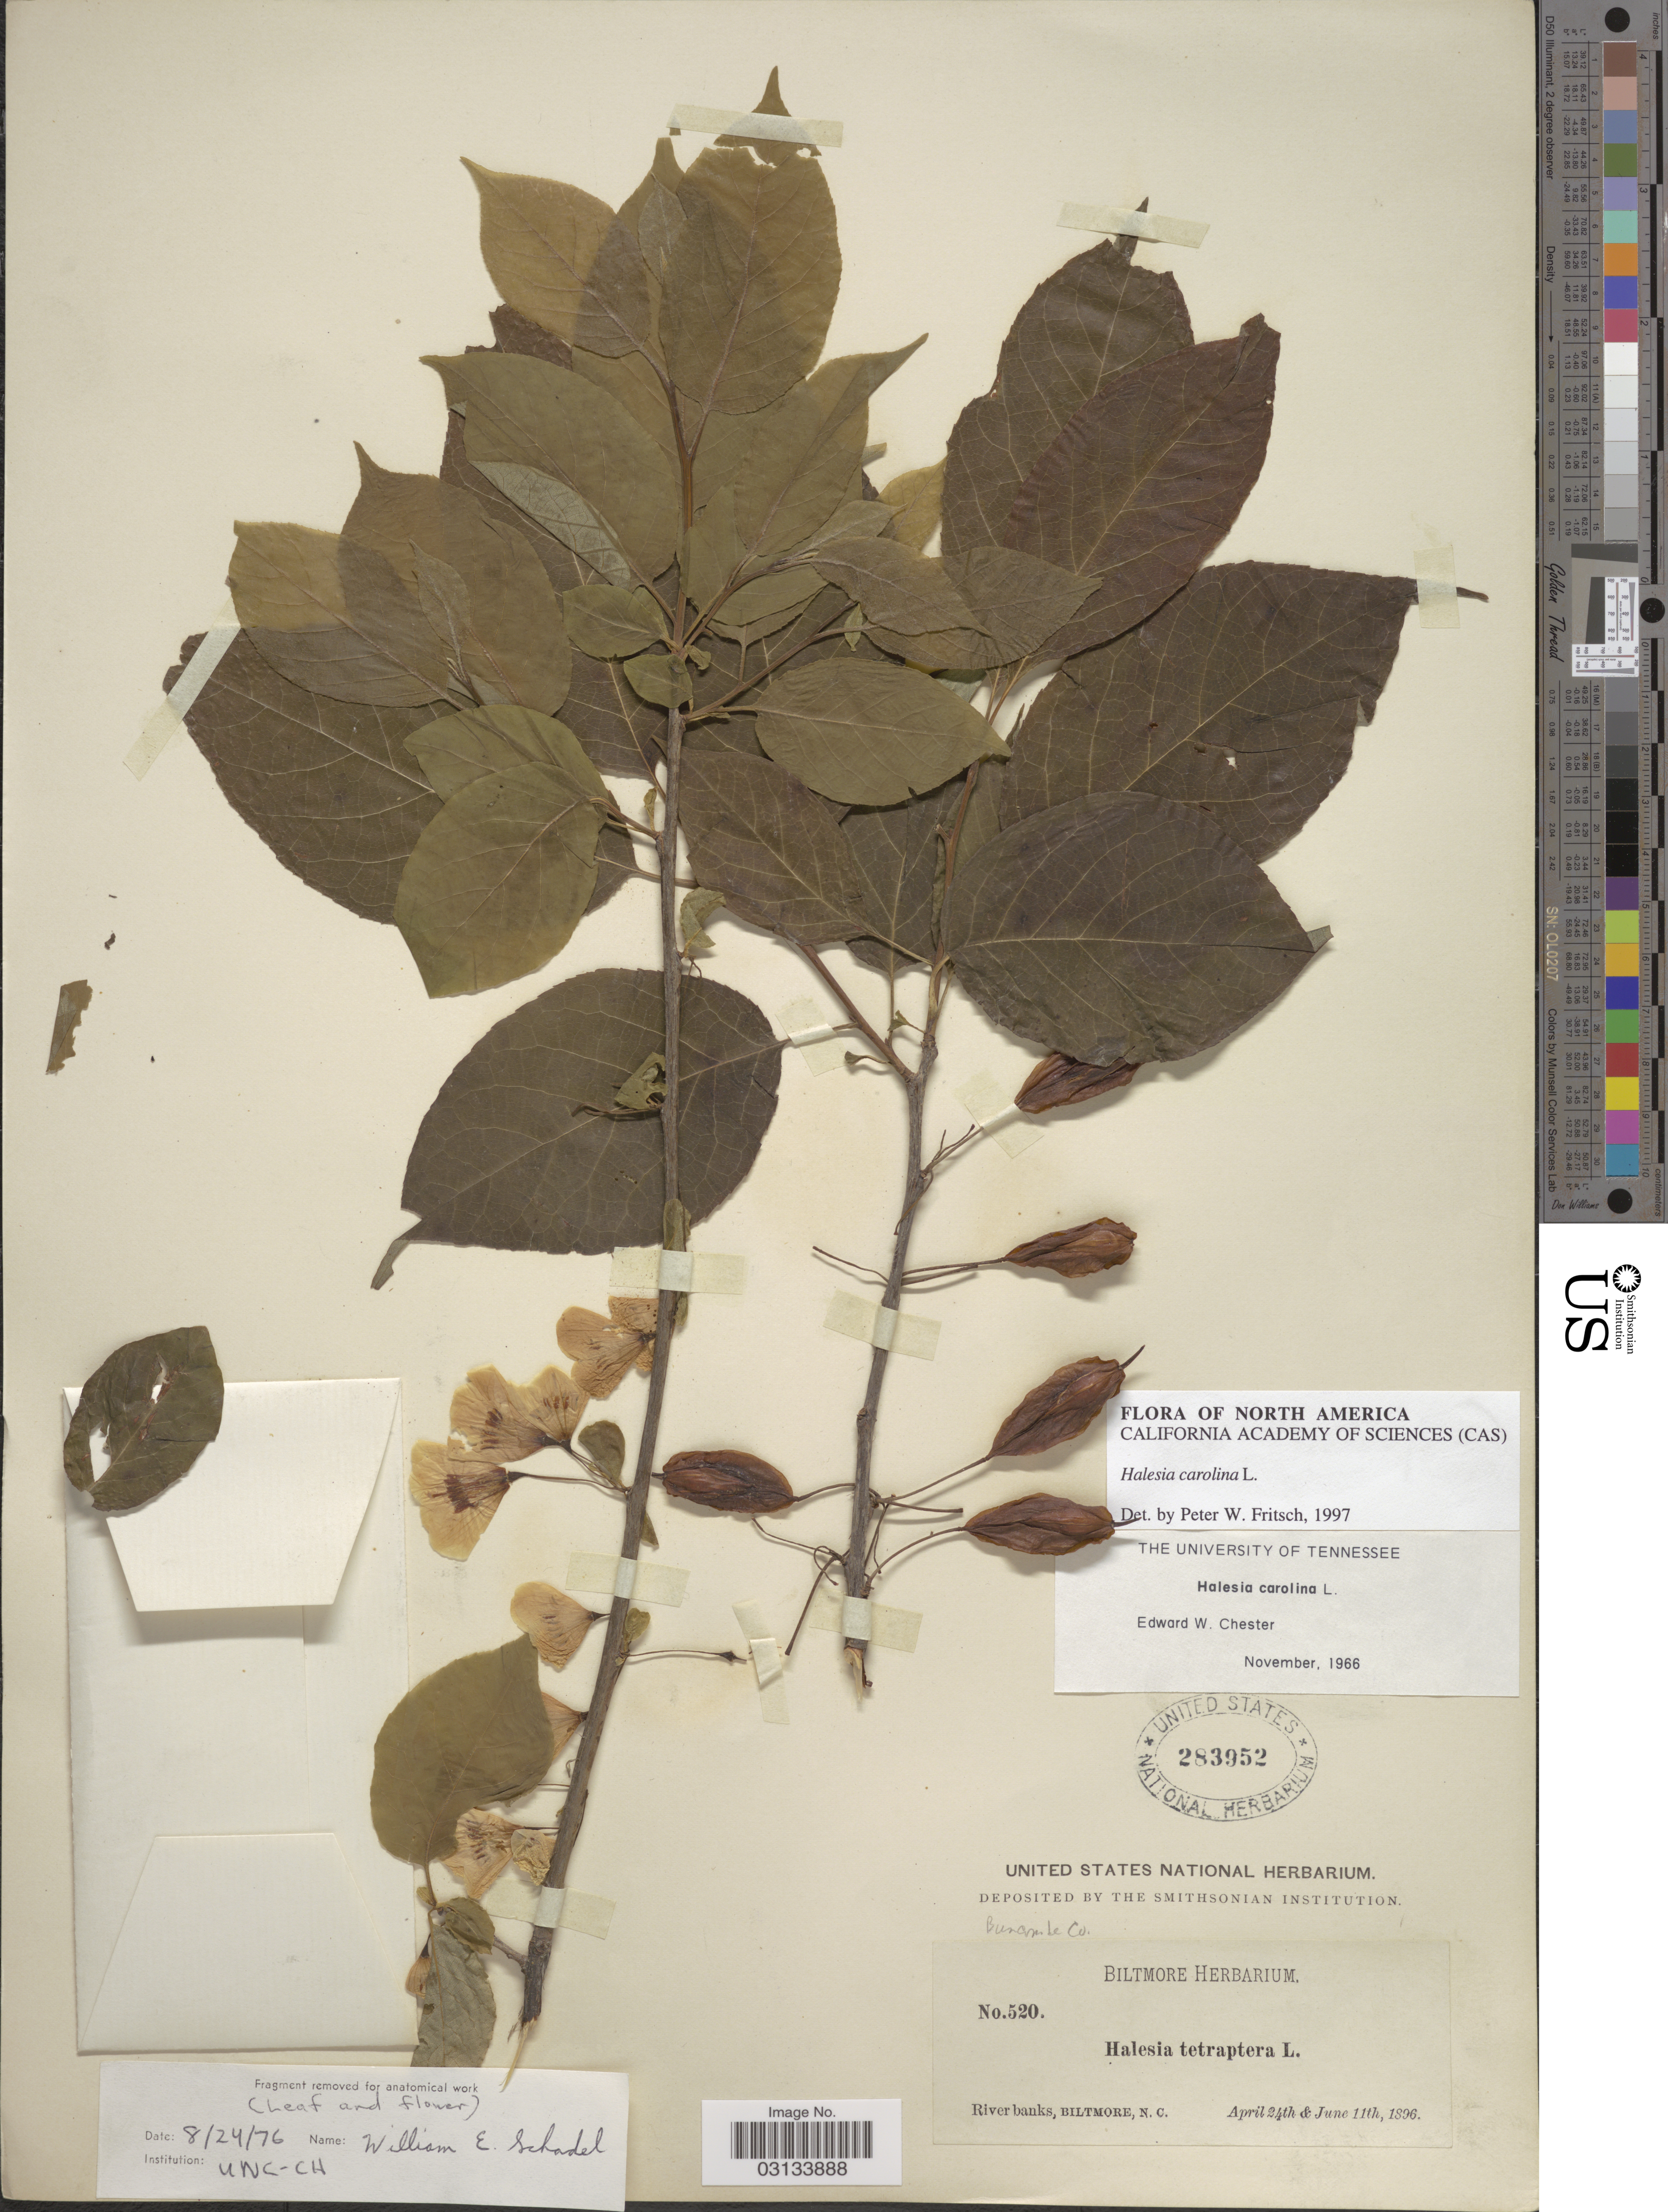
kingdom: Plantae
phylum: Tracheophyta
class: Magnoliopsida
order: Ericales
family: Styracaceae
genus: Halesia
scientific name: Halesia carolina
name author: L.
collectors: ex herb. Biltmore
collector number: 520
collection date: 1896-04-24/1896-06-11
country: United States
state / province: North Carolina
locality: River banks, Biltmore, N. C. Buncombe Co.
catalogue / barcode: US 283952